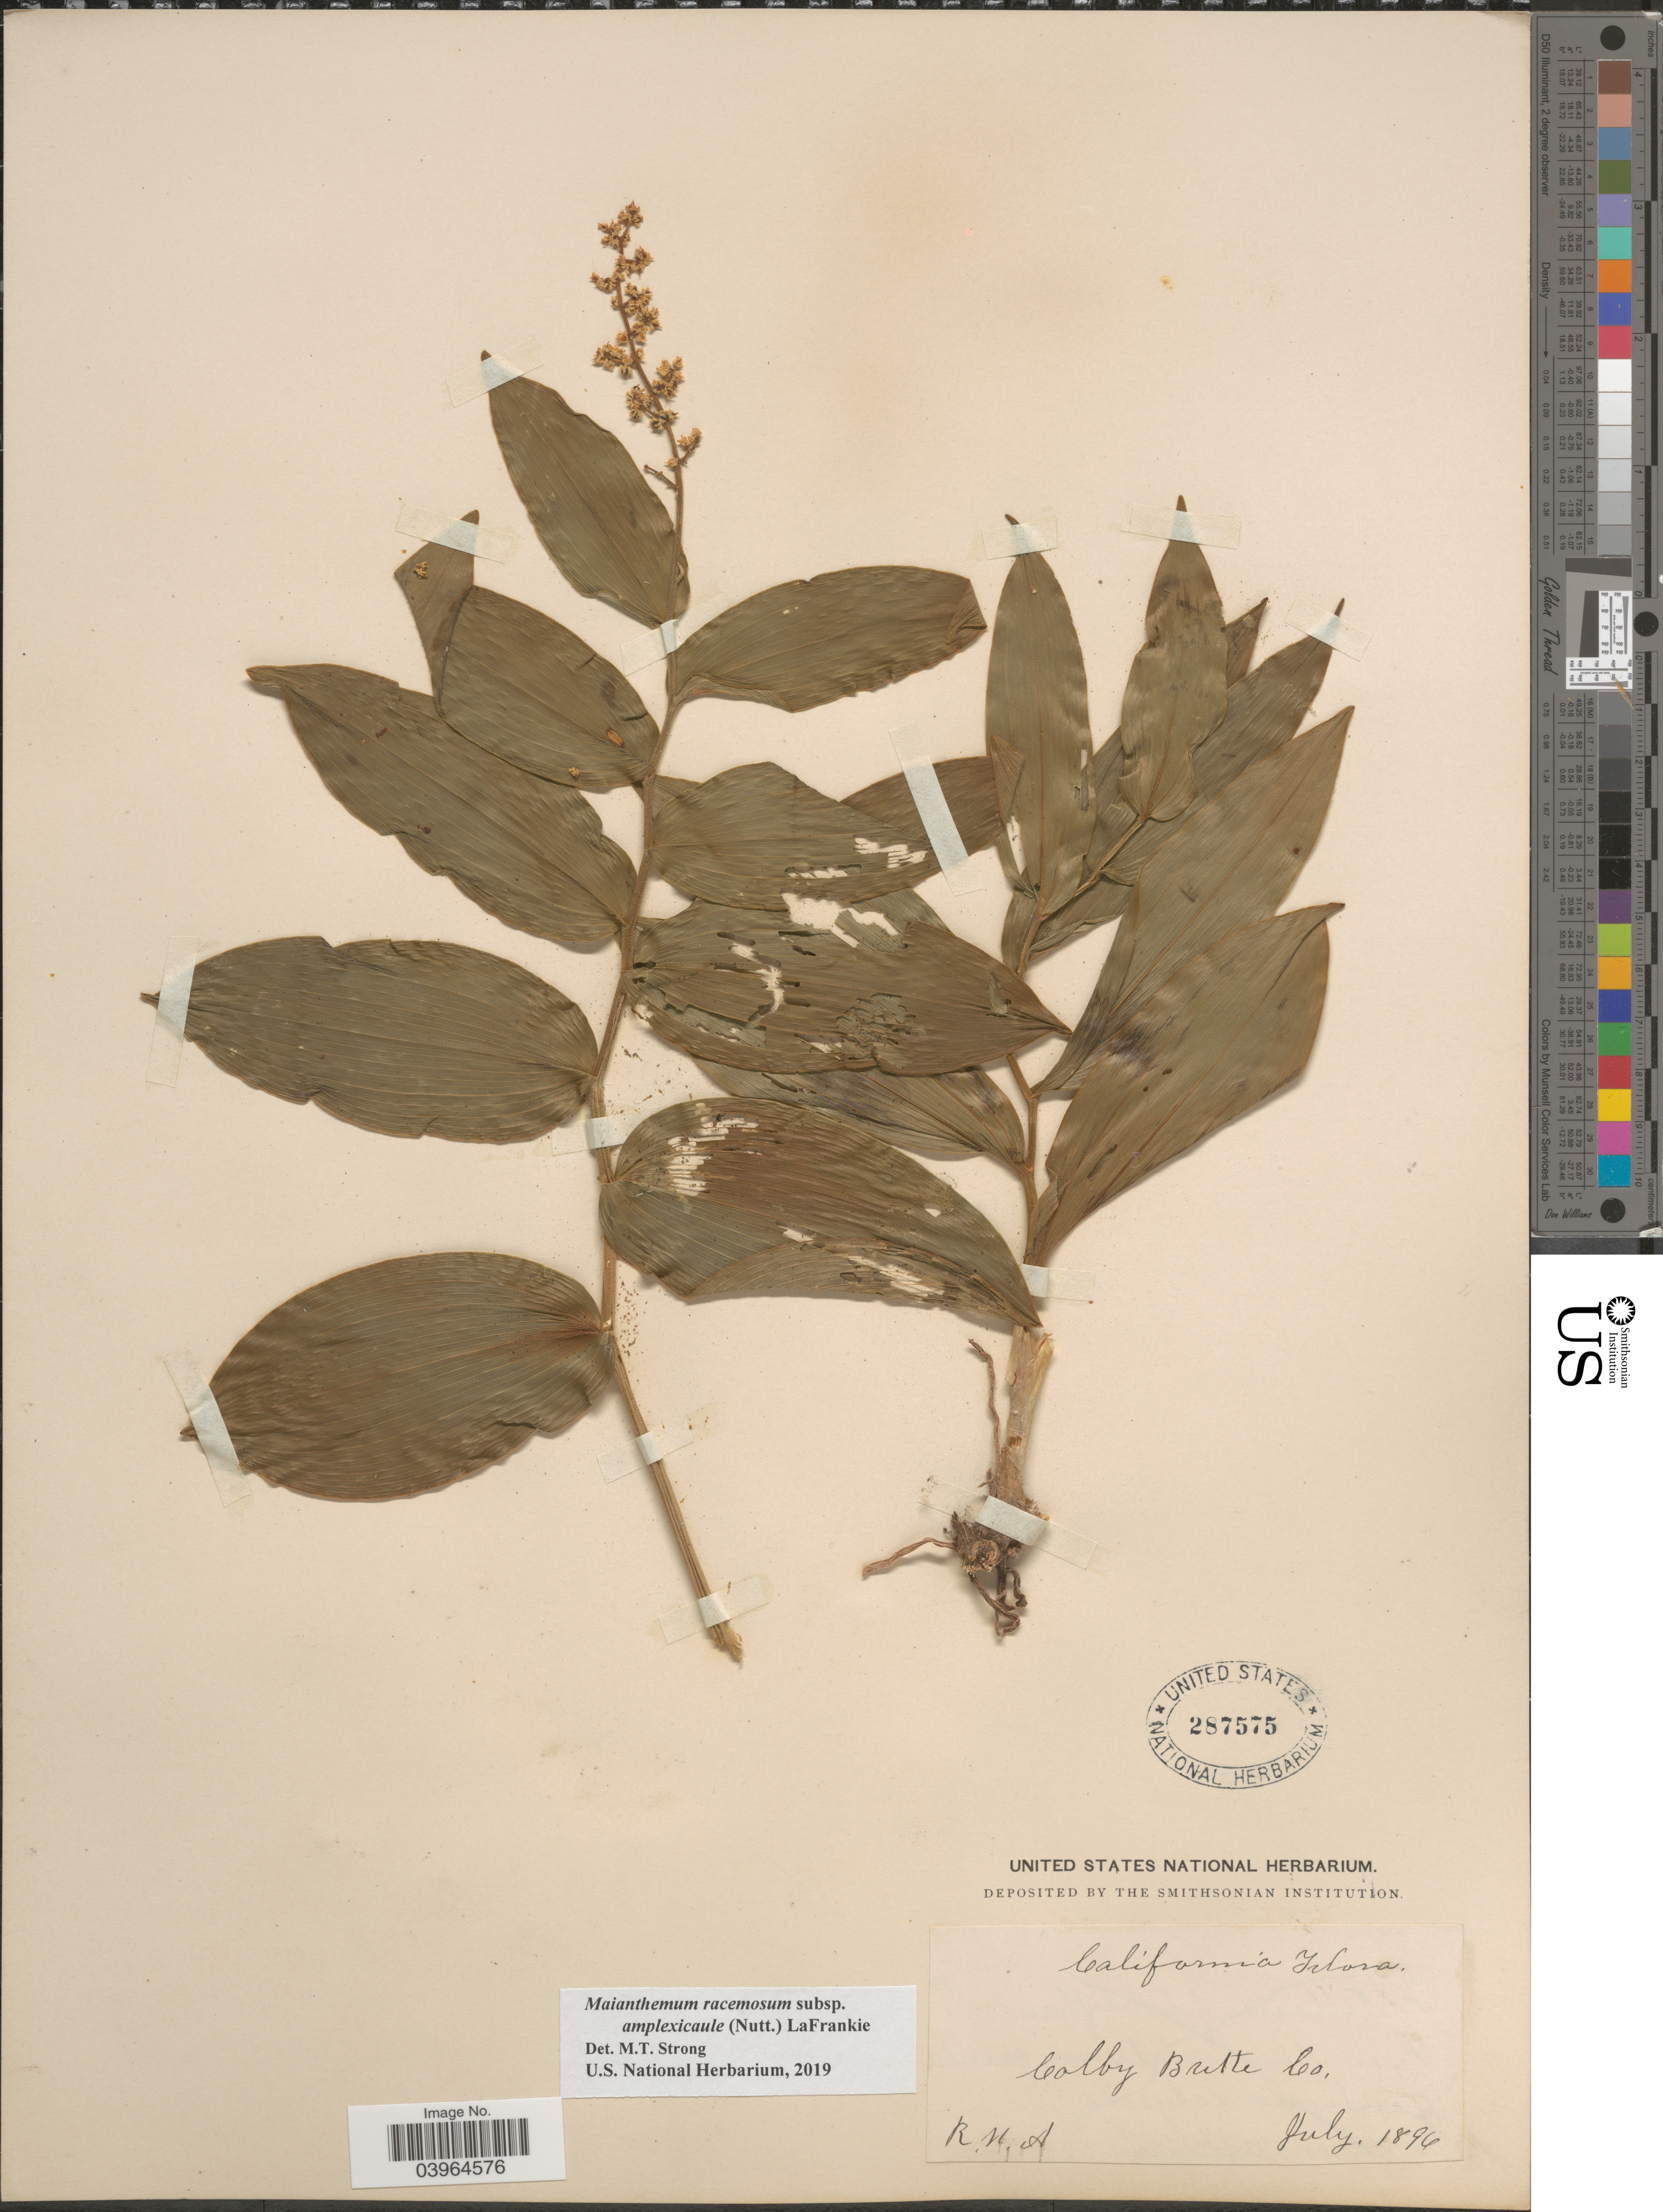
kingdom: Plantae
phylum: Tracheophyta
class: Liliopsida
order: Asparagales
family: Asparagaceae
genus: Maianthemum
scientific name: Maianthemum racemosum subsp. amplexicaule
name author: (Nutt.) LaFrankie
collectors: R. M. A.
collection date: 1896-07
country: United States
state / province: California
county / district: Butte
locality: Colby Butte Co.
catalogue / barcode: US 287575